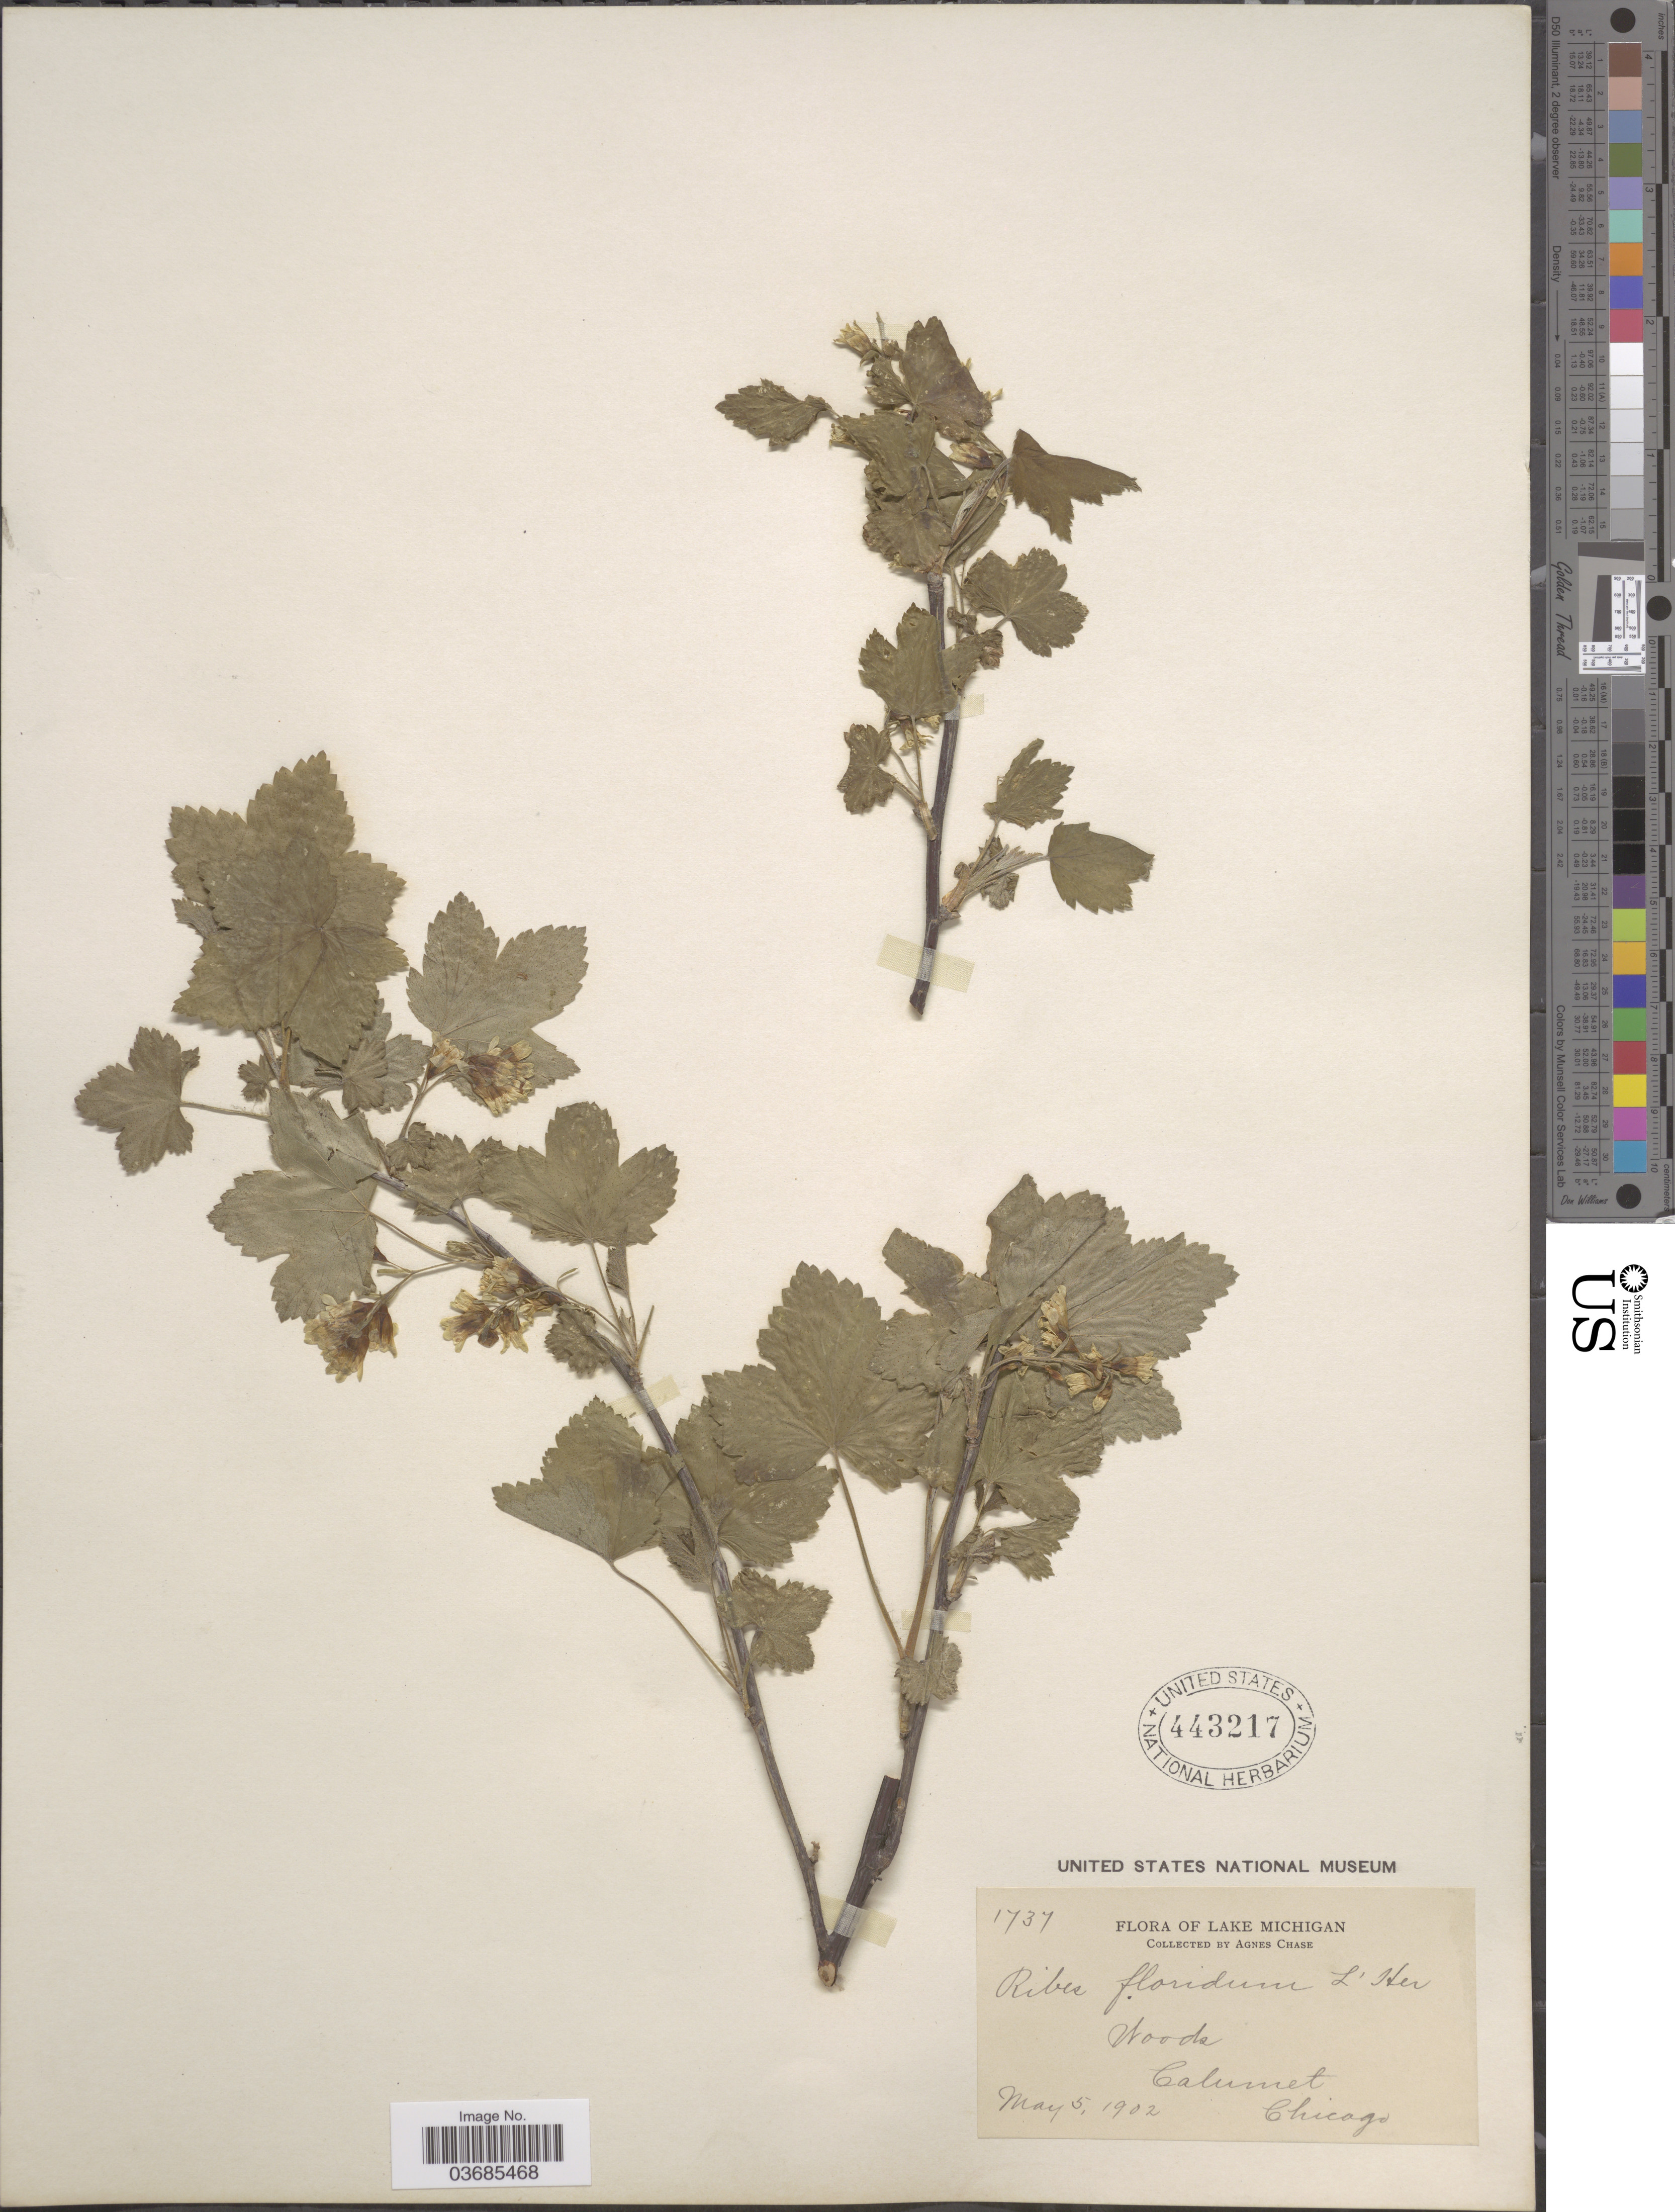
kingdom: Plantae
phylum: Tracheophyta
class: Magnoliopsida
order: Saxifragales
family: Grossulariaceae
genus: Ribes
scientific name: Ribes americanum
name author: Mill.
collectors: A. Chase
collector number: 1737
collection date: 1902-05-05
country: United States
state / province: Michigan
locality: Lake Michigan. Woods Calumet Chicago.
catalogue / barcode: US 443217